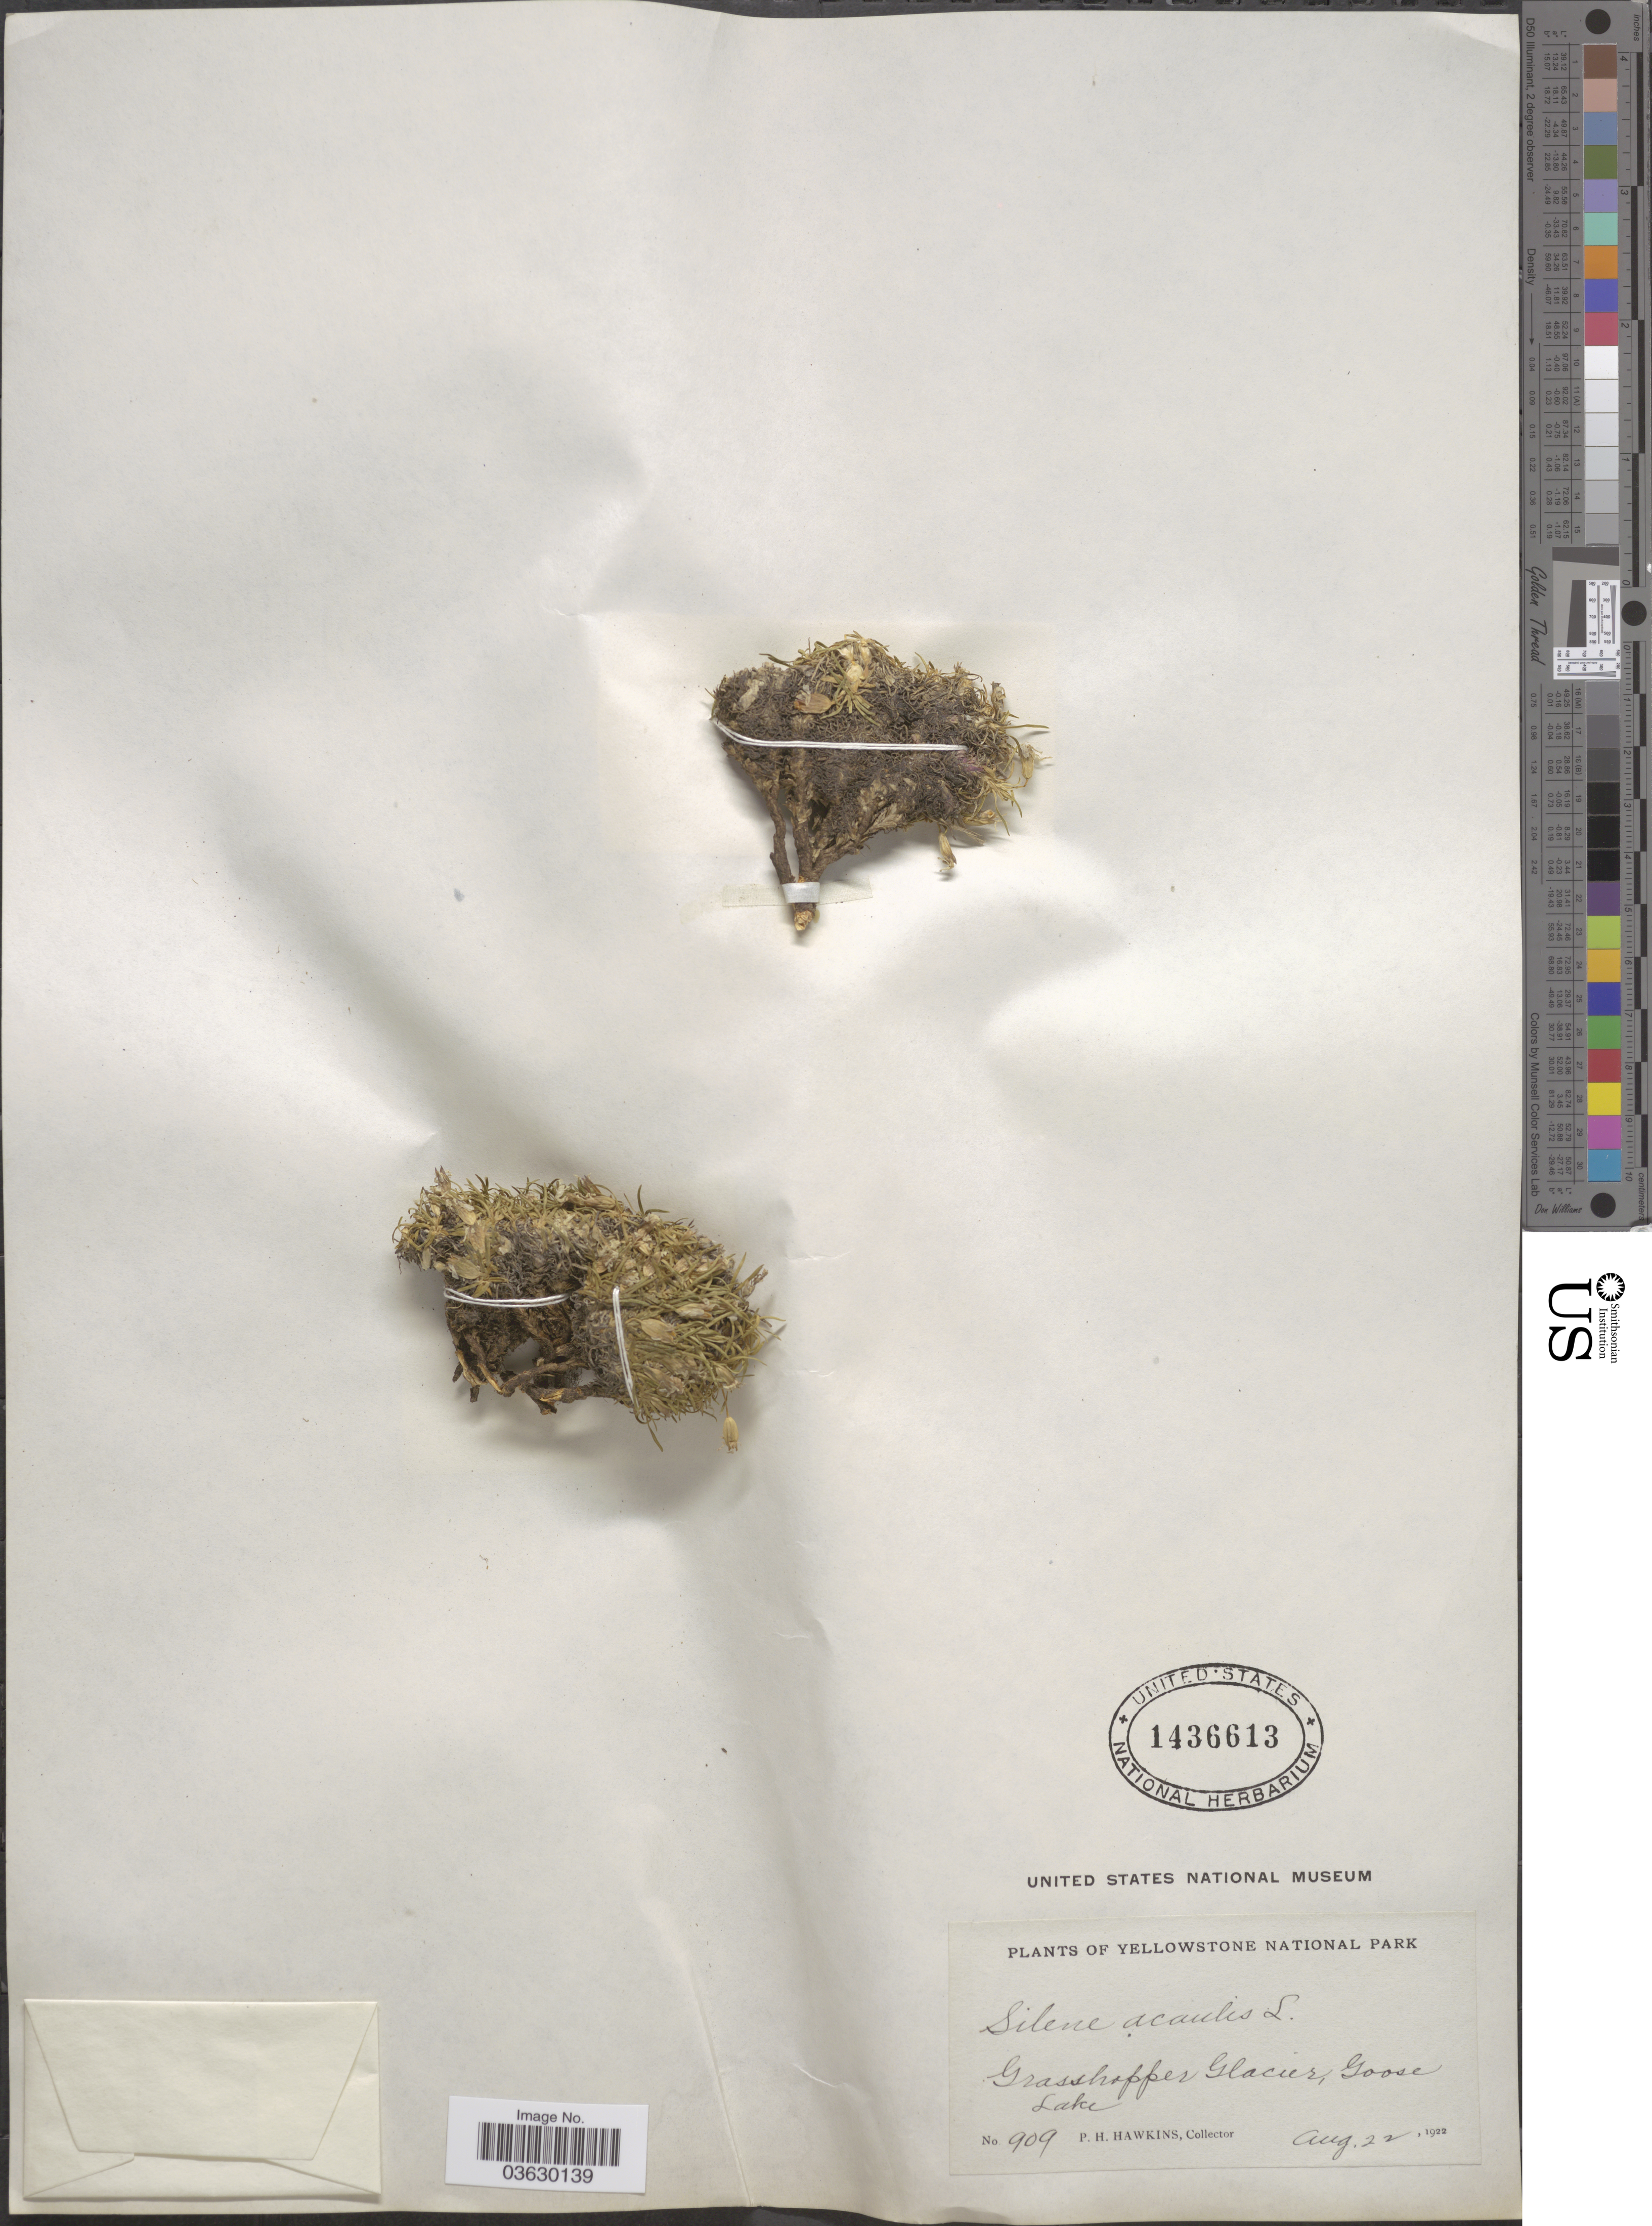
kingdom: Plantae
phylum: Tracheophyta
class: Magnoliopsida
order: Caryophyllales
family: Caryophyllaceae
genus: Silene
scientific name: Silene acaulis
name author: (L.) Jacq.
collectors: P. Hawkins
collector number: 909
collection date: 1922-08-22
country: United States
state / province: Wyoming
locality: Yellowstone National Park. Grasshopper Glacier, Goose Lake.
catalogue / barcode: US 1436613